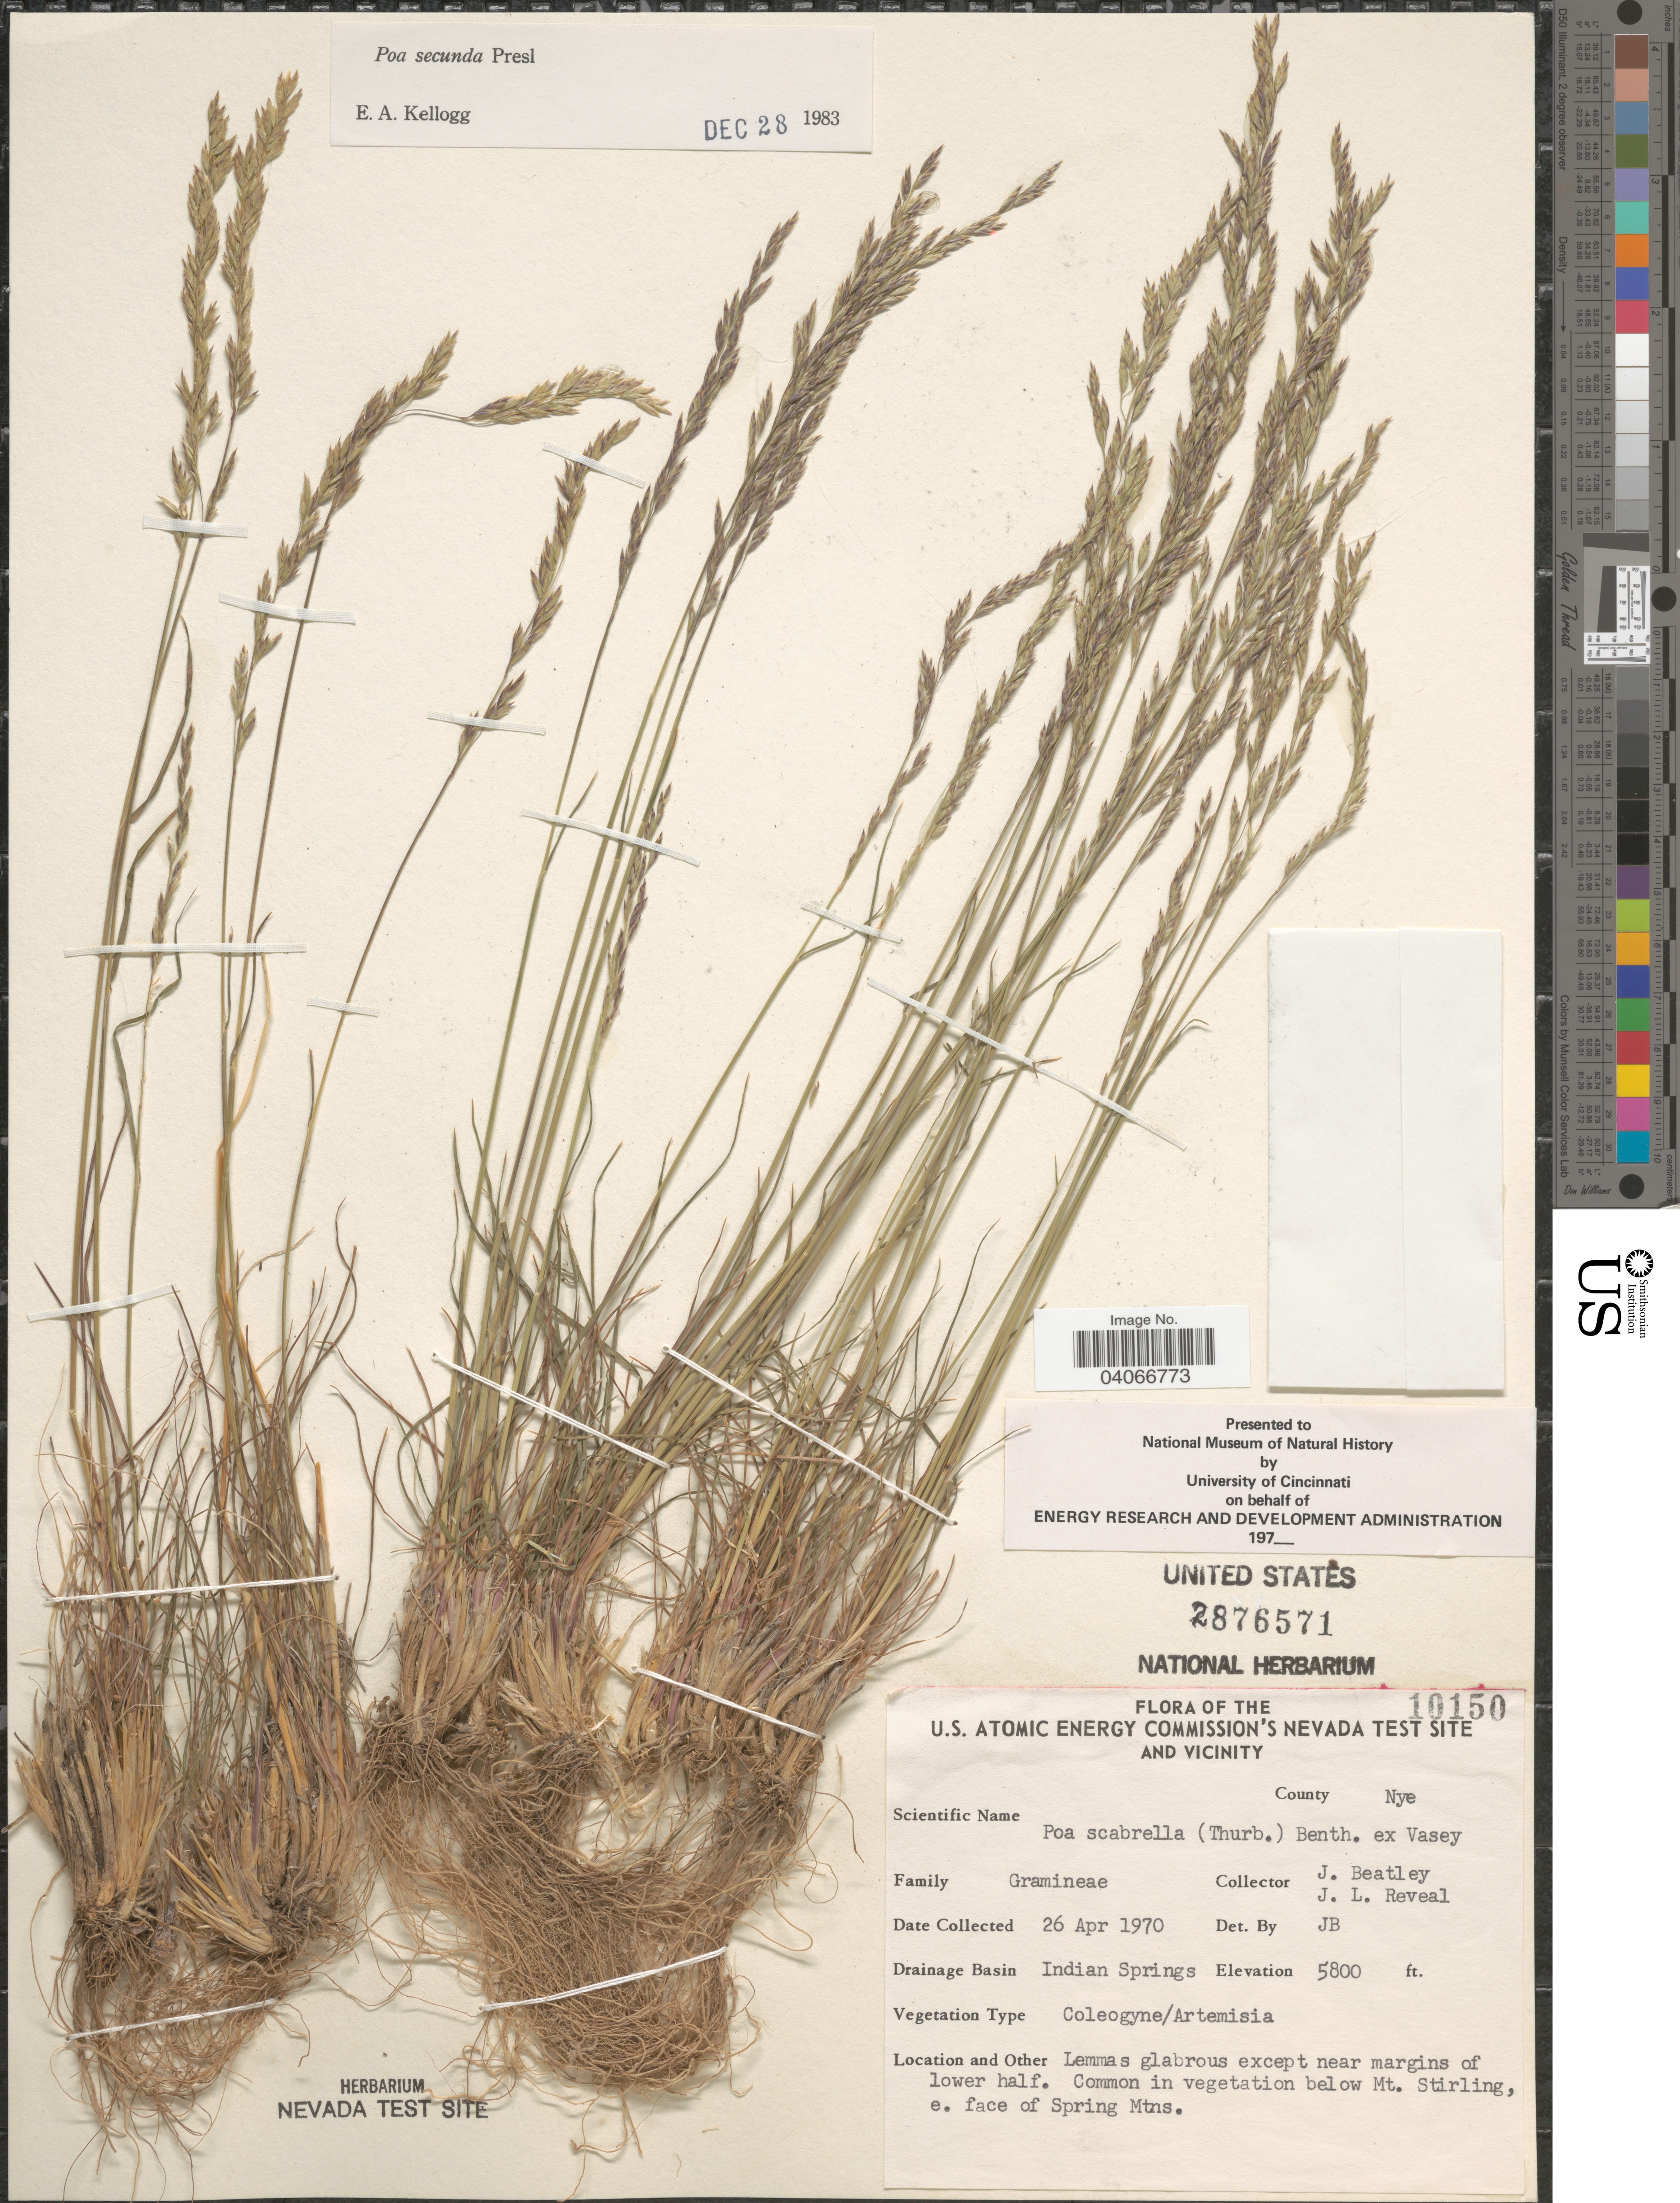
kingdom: Plantae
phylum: Tracheophyta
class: Liliopsida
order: Poales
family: Poaceae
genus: Poa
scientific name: Poa secunda subsp. secunda var. scabrella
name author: (Thurb.) Soreng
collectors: J. C. Beatley & J. L. Reveal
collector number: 10150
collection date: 1970-04-26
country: United States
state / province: Nevada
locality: The U.S. Atomic Energy Commission's Nevada Test Site And Vicinity. County Nye. Drainage Basin Indian Springs. Common in vegetation below Mt. Stirling, e. face of Spring Mtns.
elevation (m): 1768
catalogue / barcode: US 2876571